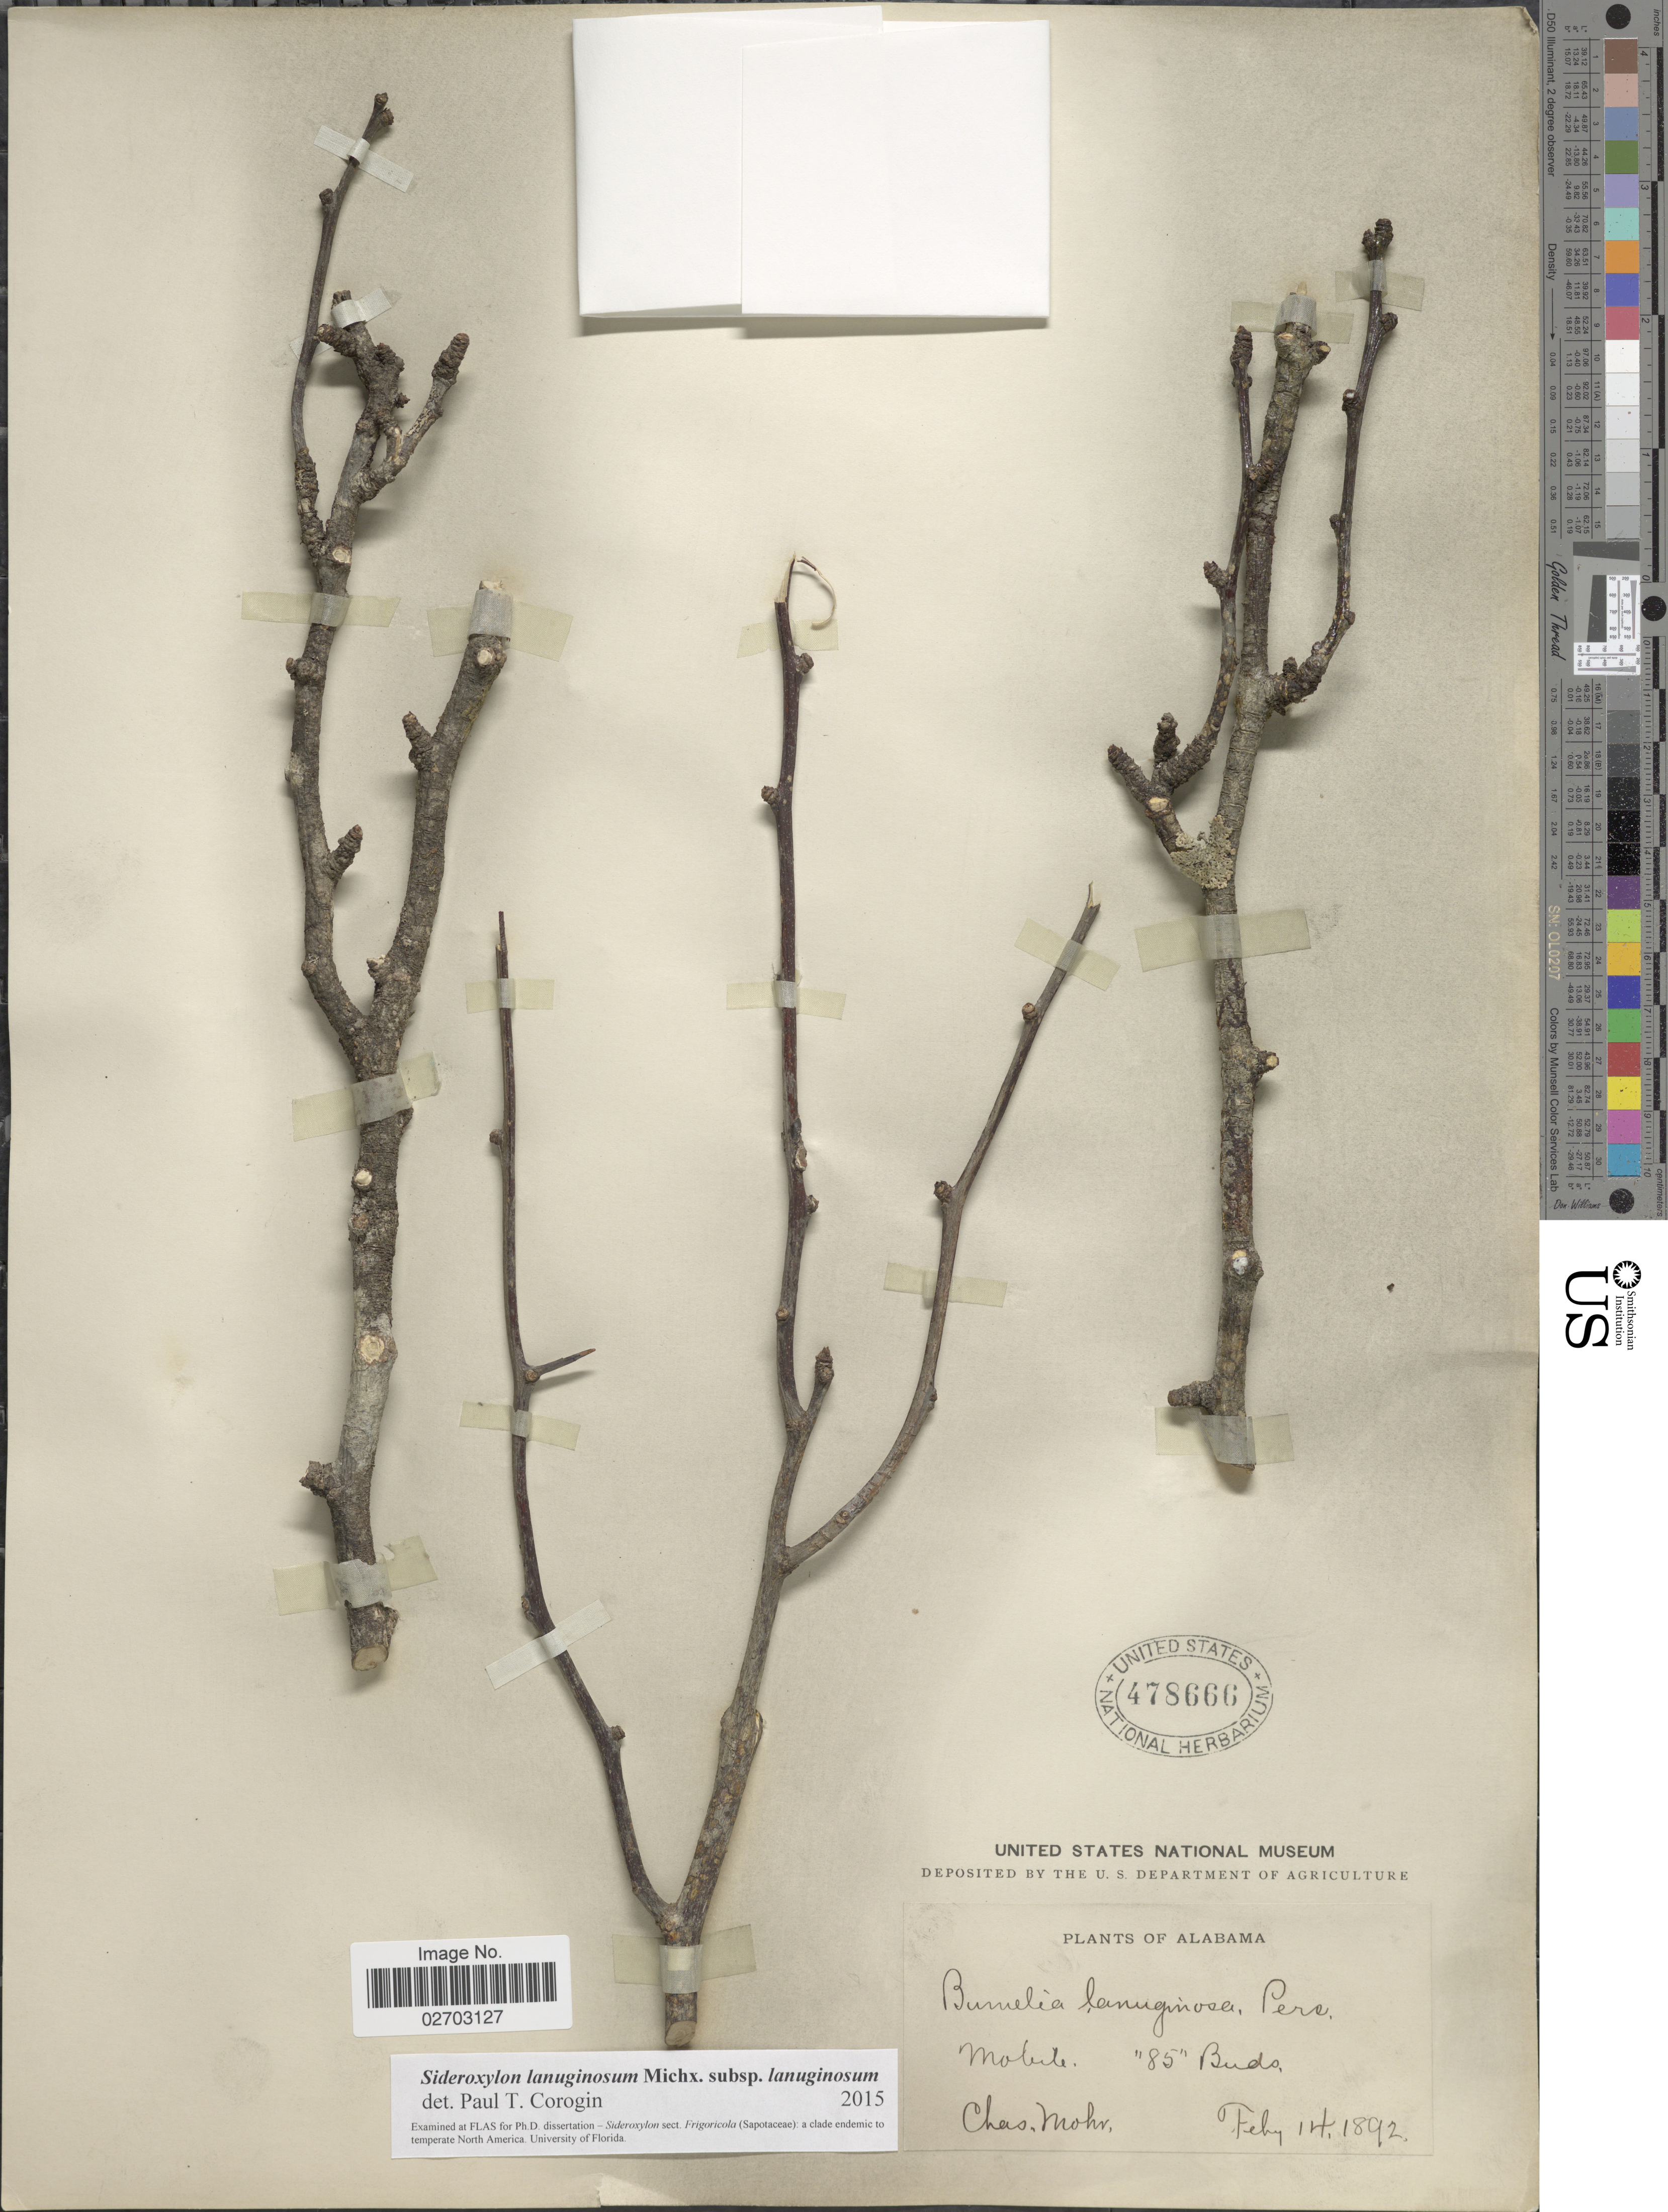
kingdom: Plantae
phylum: Tracheophyta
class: Magnoliopsida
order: Ericales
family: Sapotaceae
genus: Sideroxylon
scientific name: Sideroxylon lanuginosum subsp. lanuginosum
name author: Michx.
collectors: C. T. Mohr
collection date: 1892-02-14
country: United States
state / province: Alabama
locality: Mobile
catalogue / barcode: US 478666